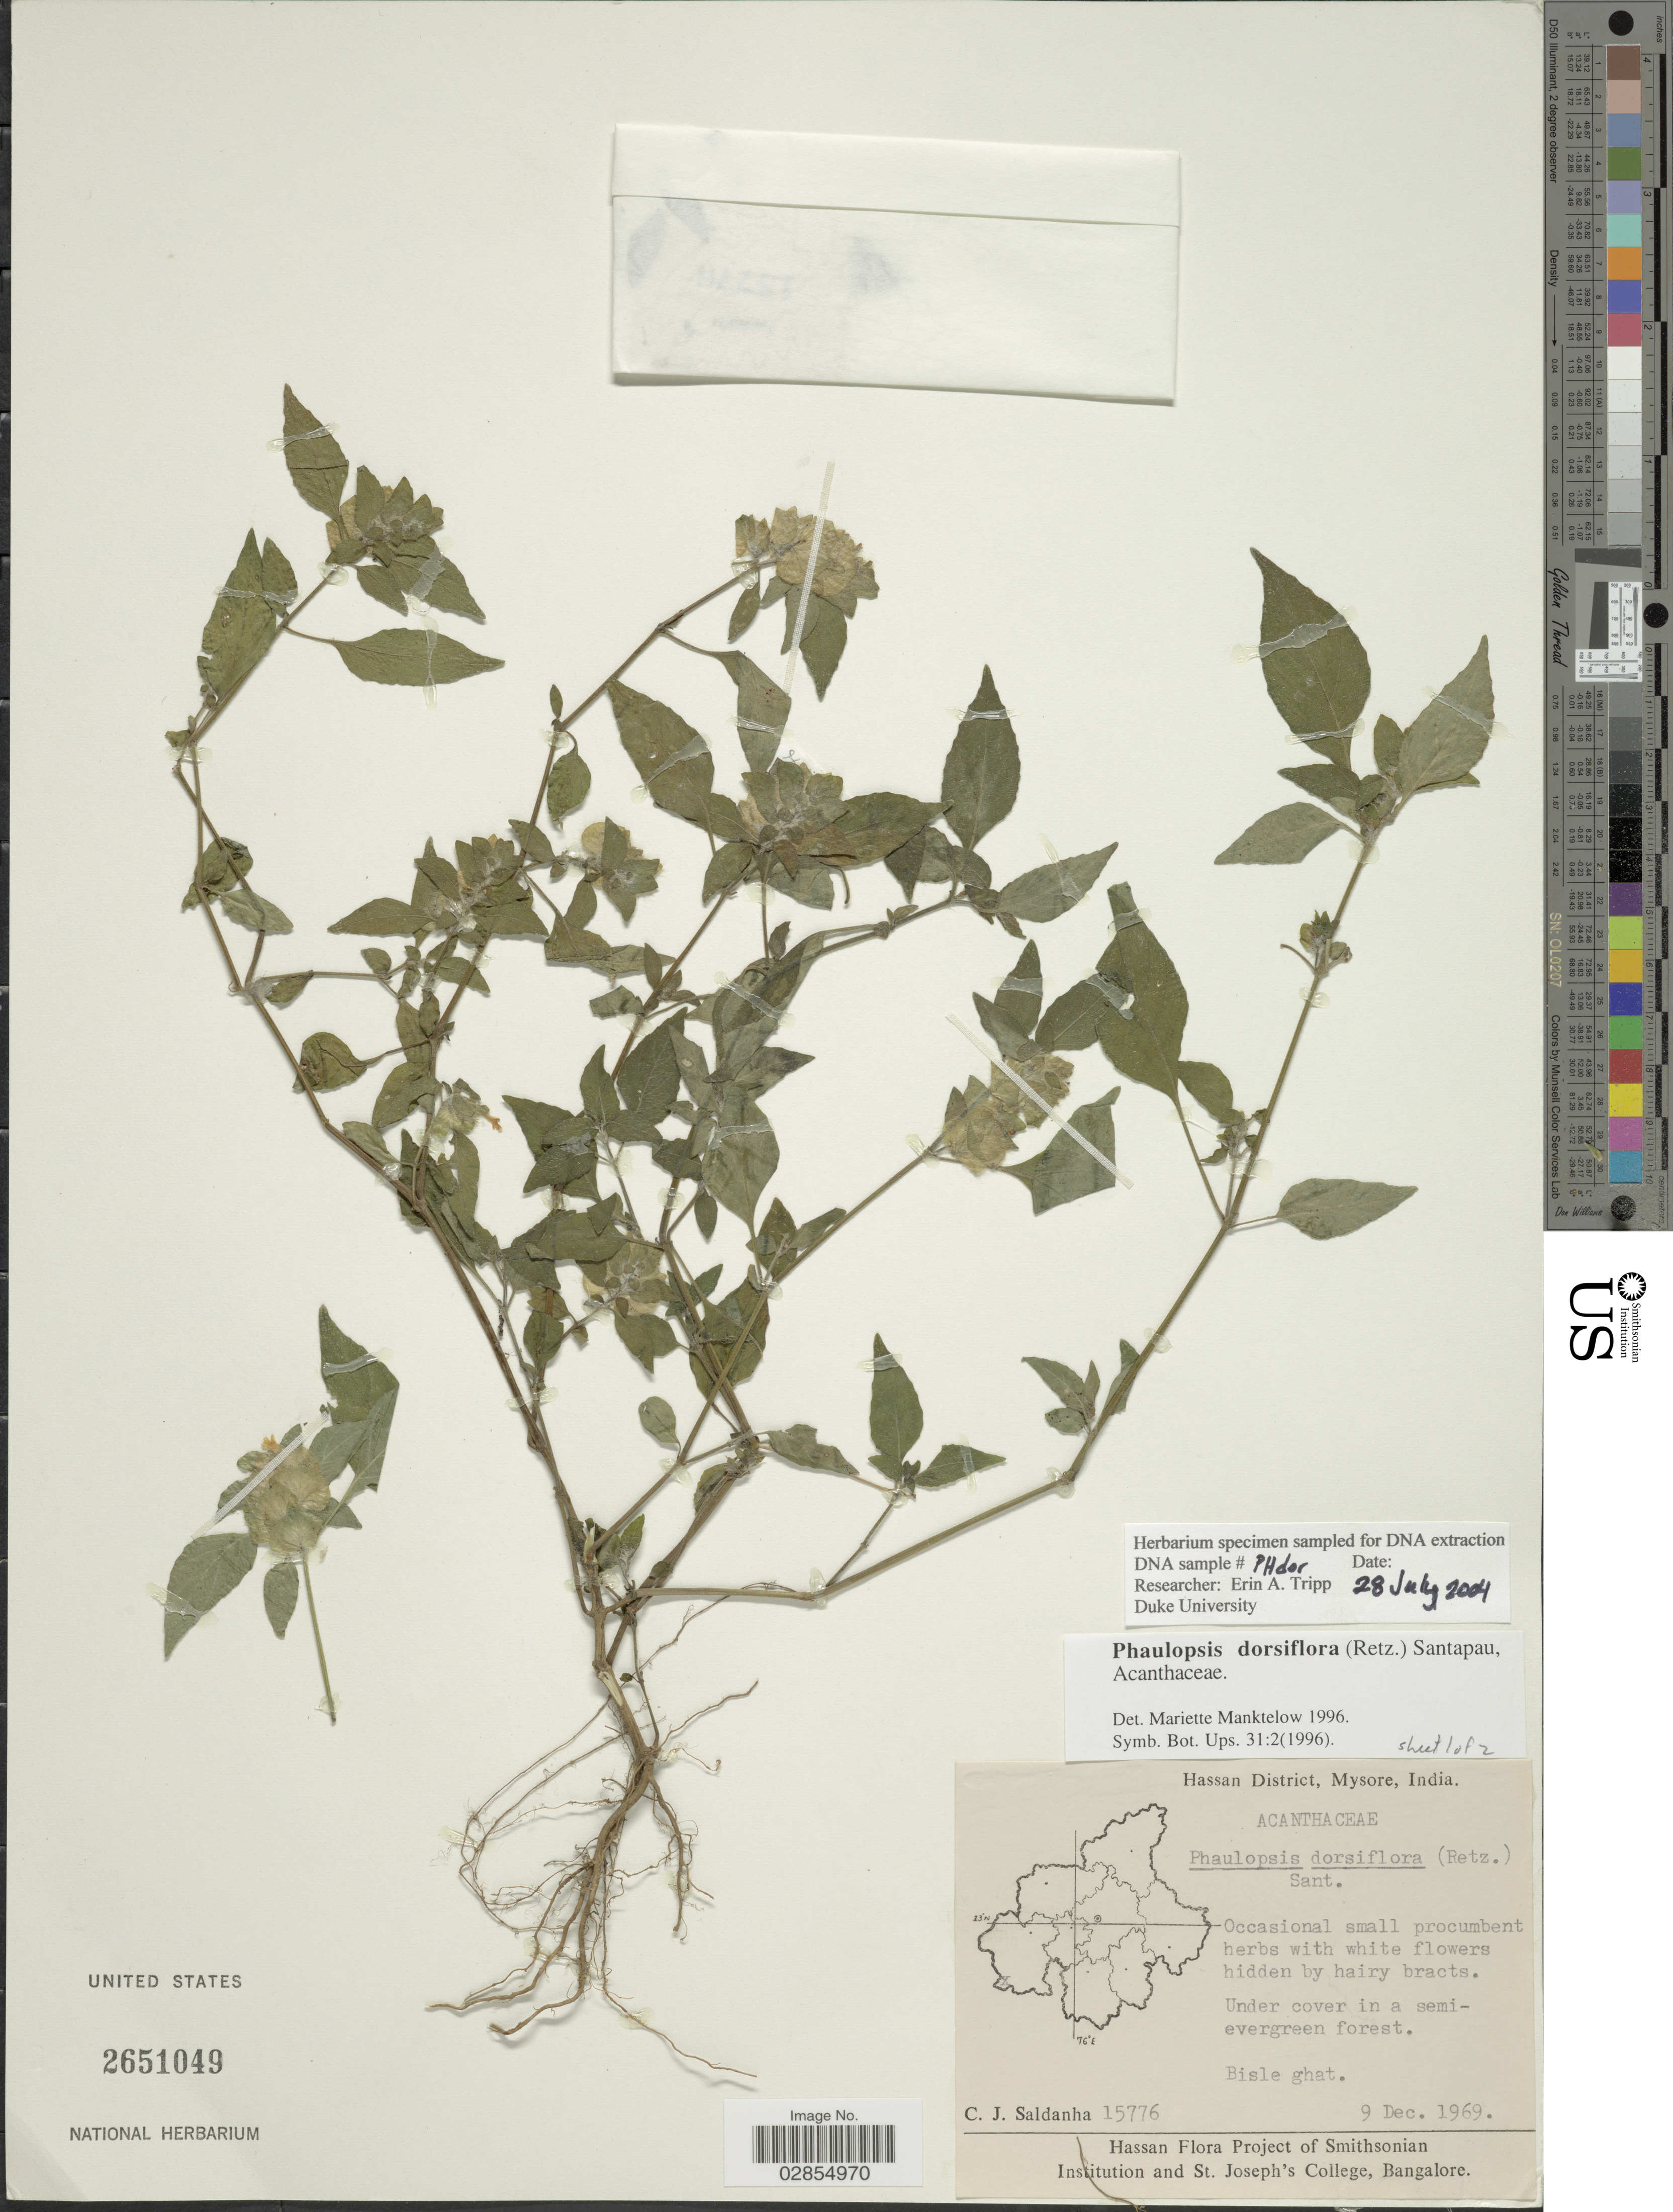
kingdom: Plantae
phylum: Tracheophyta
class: Magnoliopsida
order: Lamiales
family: Acanthaceae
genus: Phaulopsis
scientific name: Phaulopsis dorsiflora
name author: (Retz.) Santapau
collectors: C. J. Saldanha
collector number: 15776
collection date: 1969-12-09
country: India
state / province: Karnataka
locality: Hassan District, Mysore, Bisle ghat.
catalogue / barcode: US 2651049